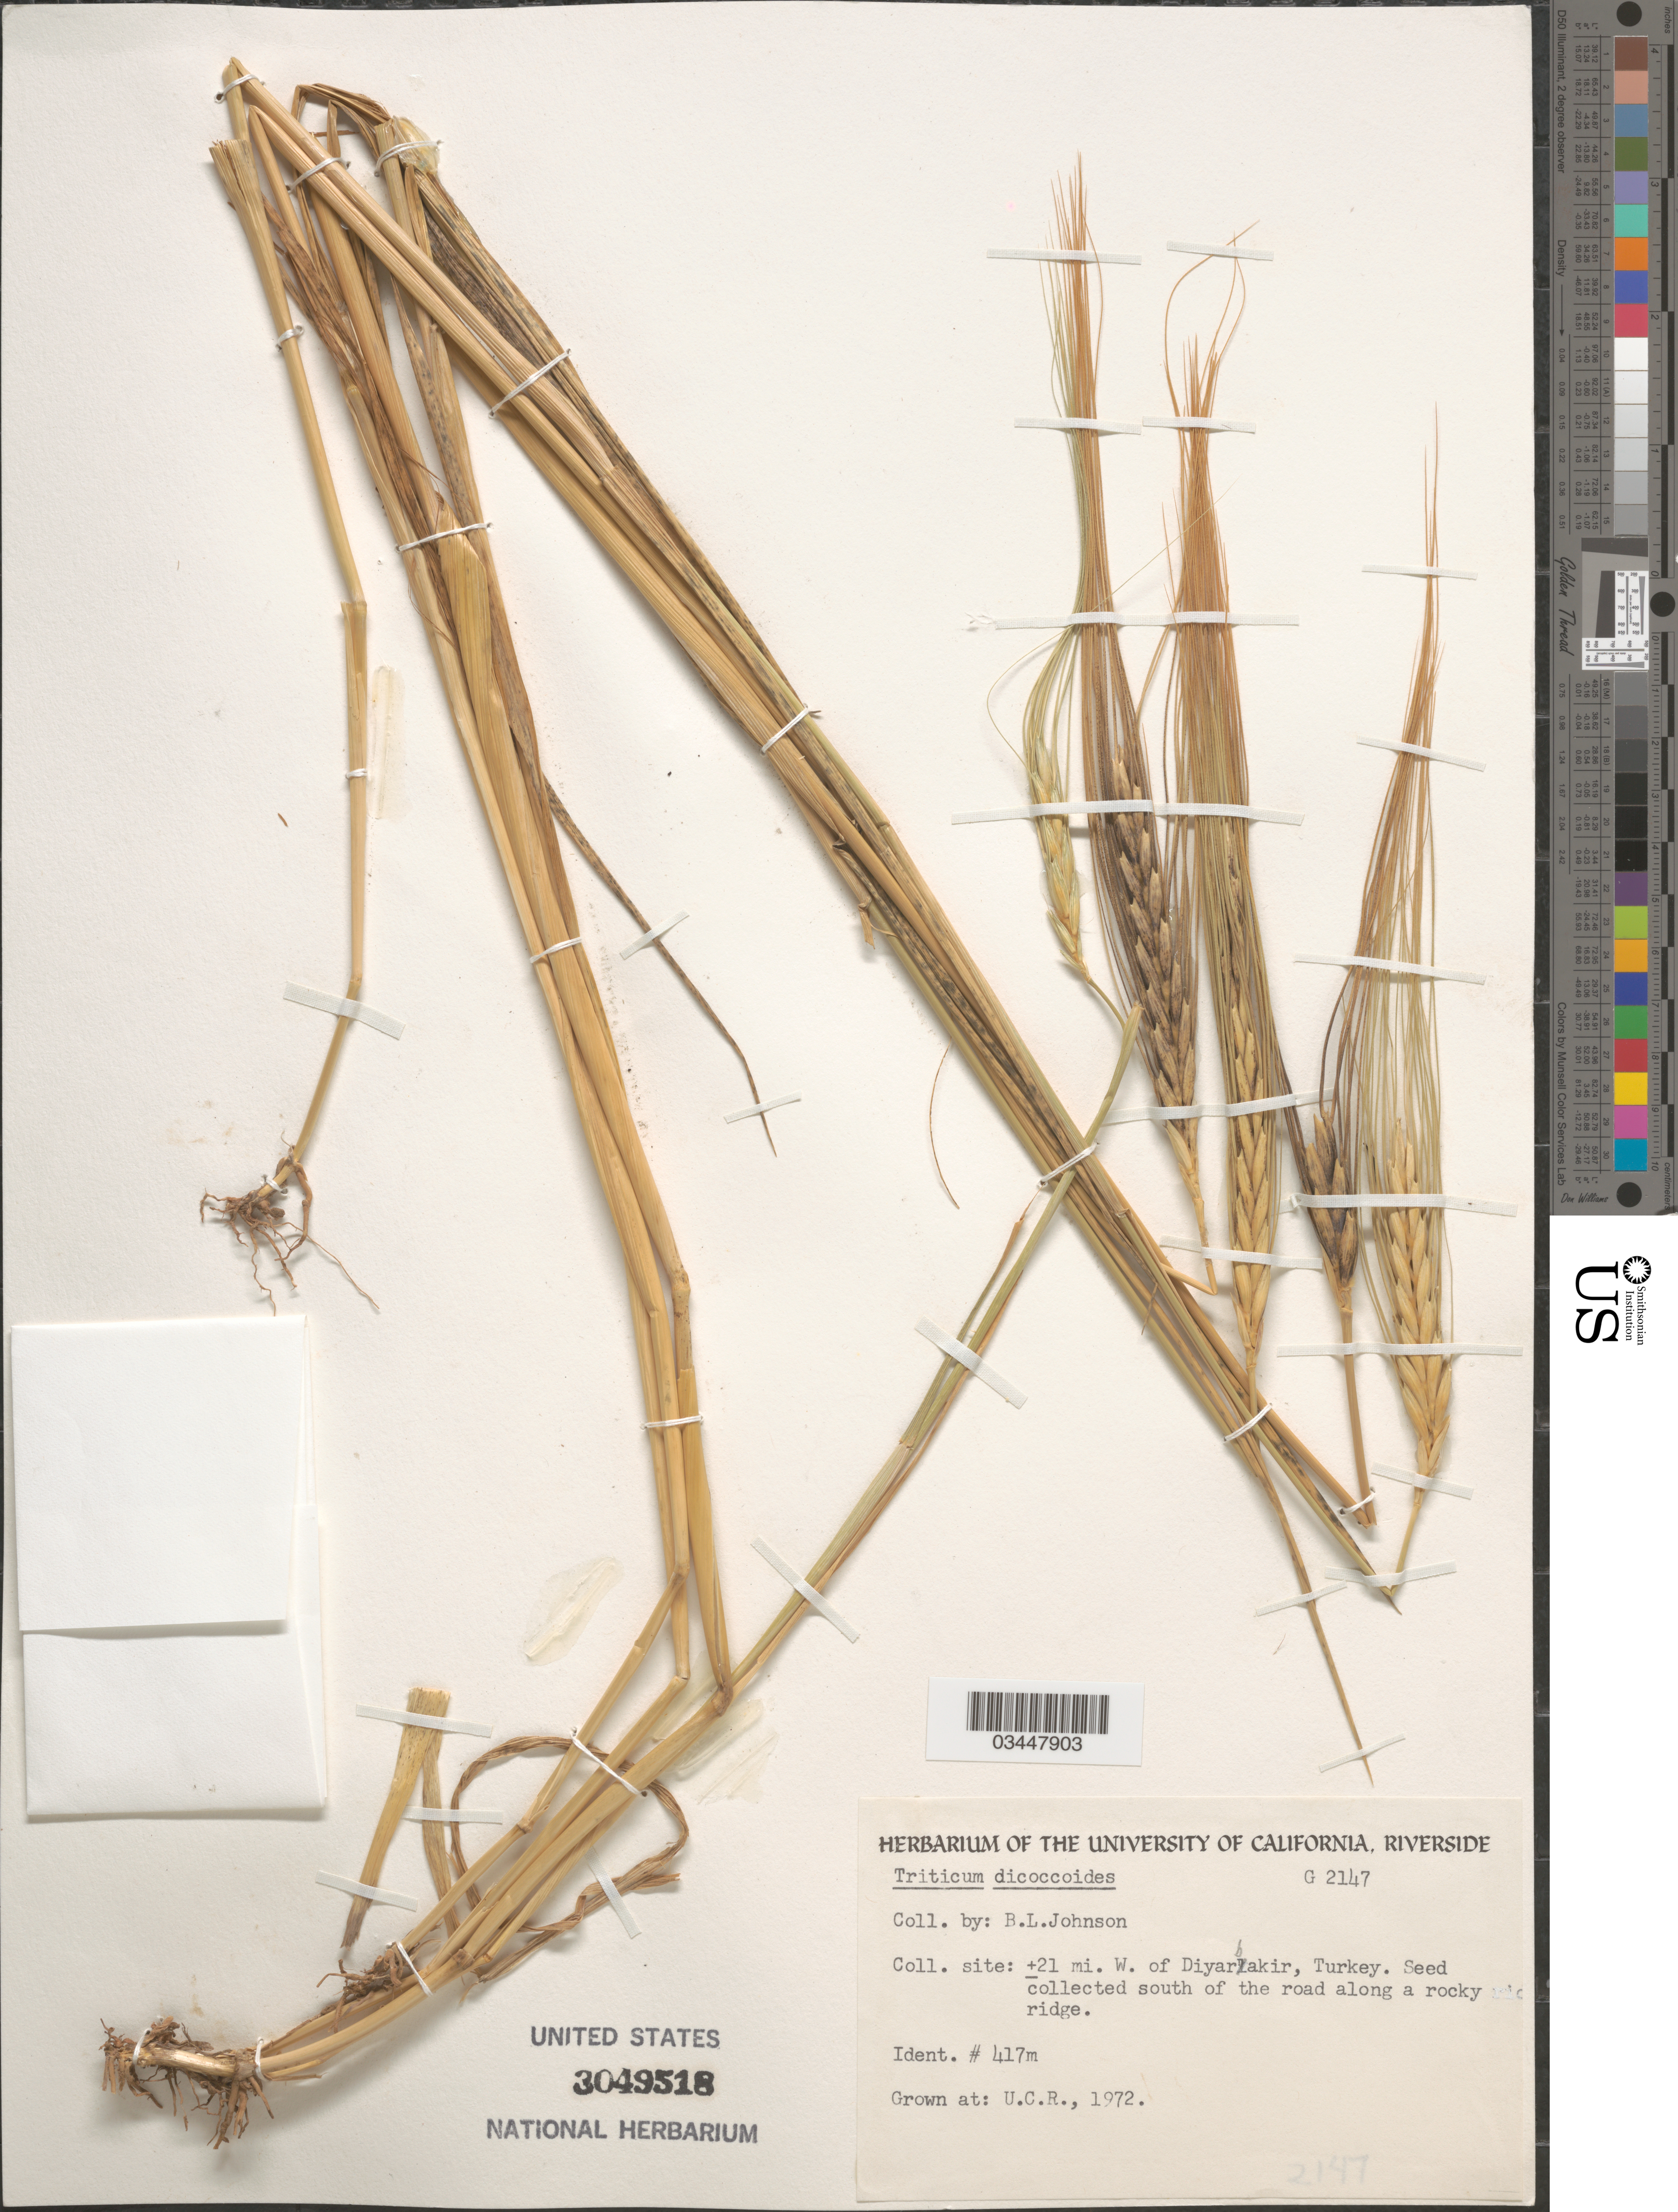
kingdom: Plantae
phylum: Tracheophyta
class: Liliopsida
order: Poales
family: Poaceae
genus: Triticum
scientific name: Triticum dicoccoides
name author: (Körn.) Körn. ex Schweinf.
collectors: ex herb. Univ. of California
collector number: G2147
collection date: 1972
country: United States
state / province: California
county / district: Riverside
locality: U.C.R.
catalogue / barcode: US 3049518